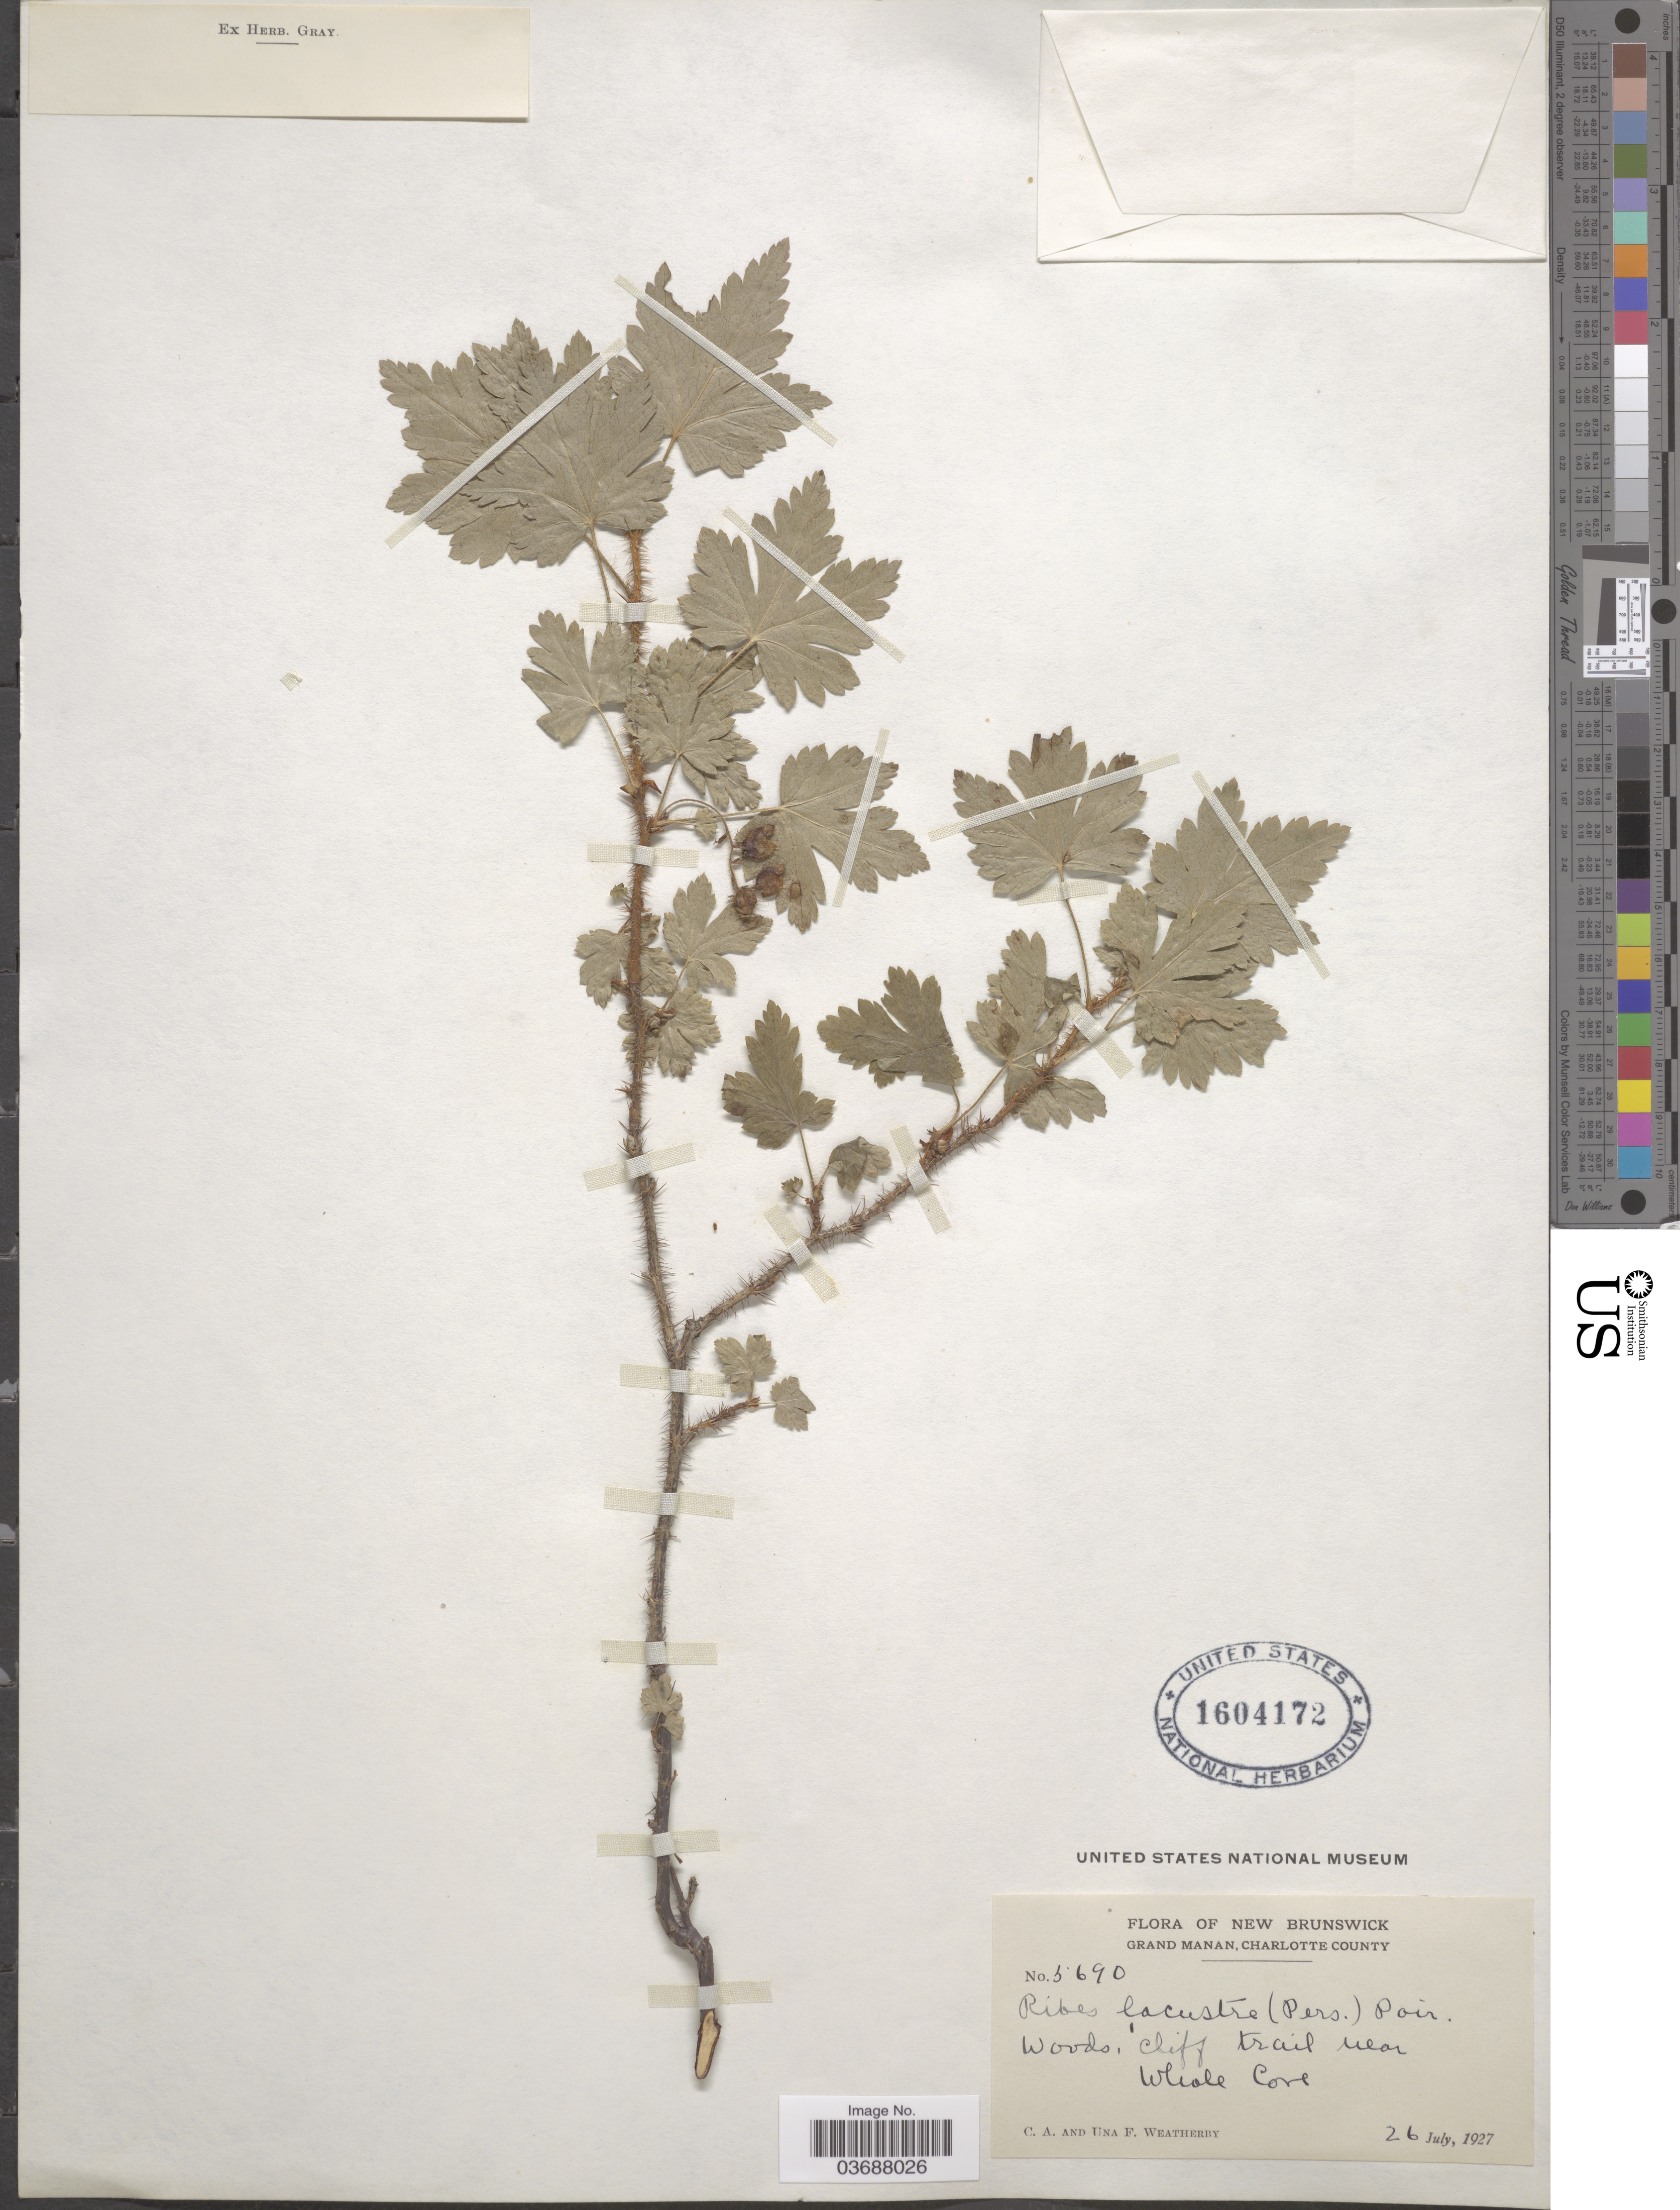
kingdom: Plantae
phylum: Tracheophyta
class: Magnoliopsida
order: Saxifragales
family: Grossulariaceae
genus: Ribes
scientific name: Ribes lacustre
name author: (Pers.) Poir.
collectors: C. A. Weatherby & U. Weatherby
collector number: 5690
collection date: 1927-07-26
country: Canada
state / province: New Brunswick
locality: Grand Manan, Charlotte County. Cliff trail near Whole Cove.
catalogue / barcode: US 1604172